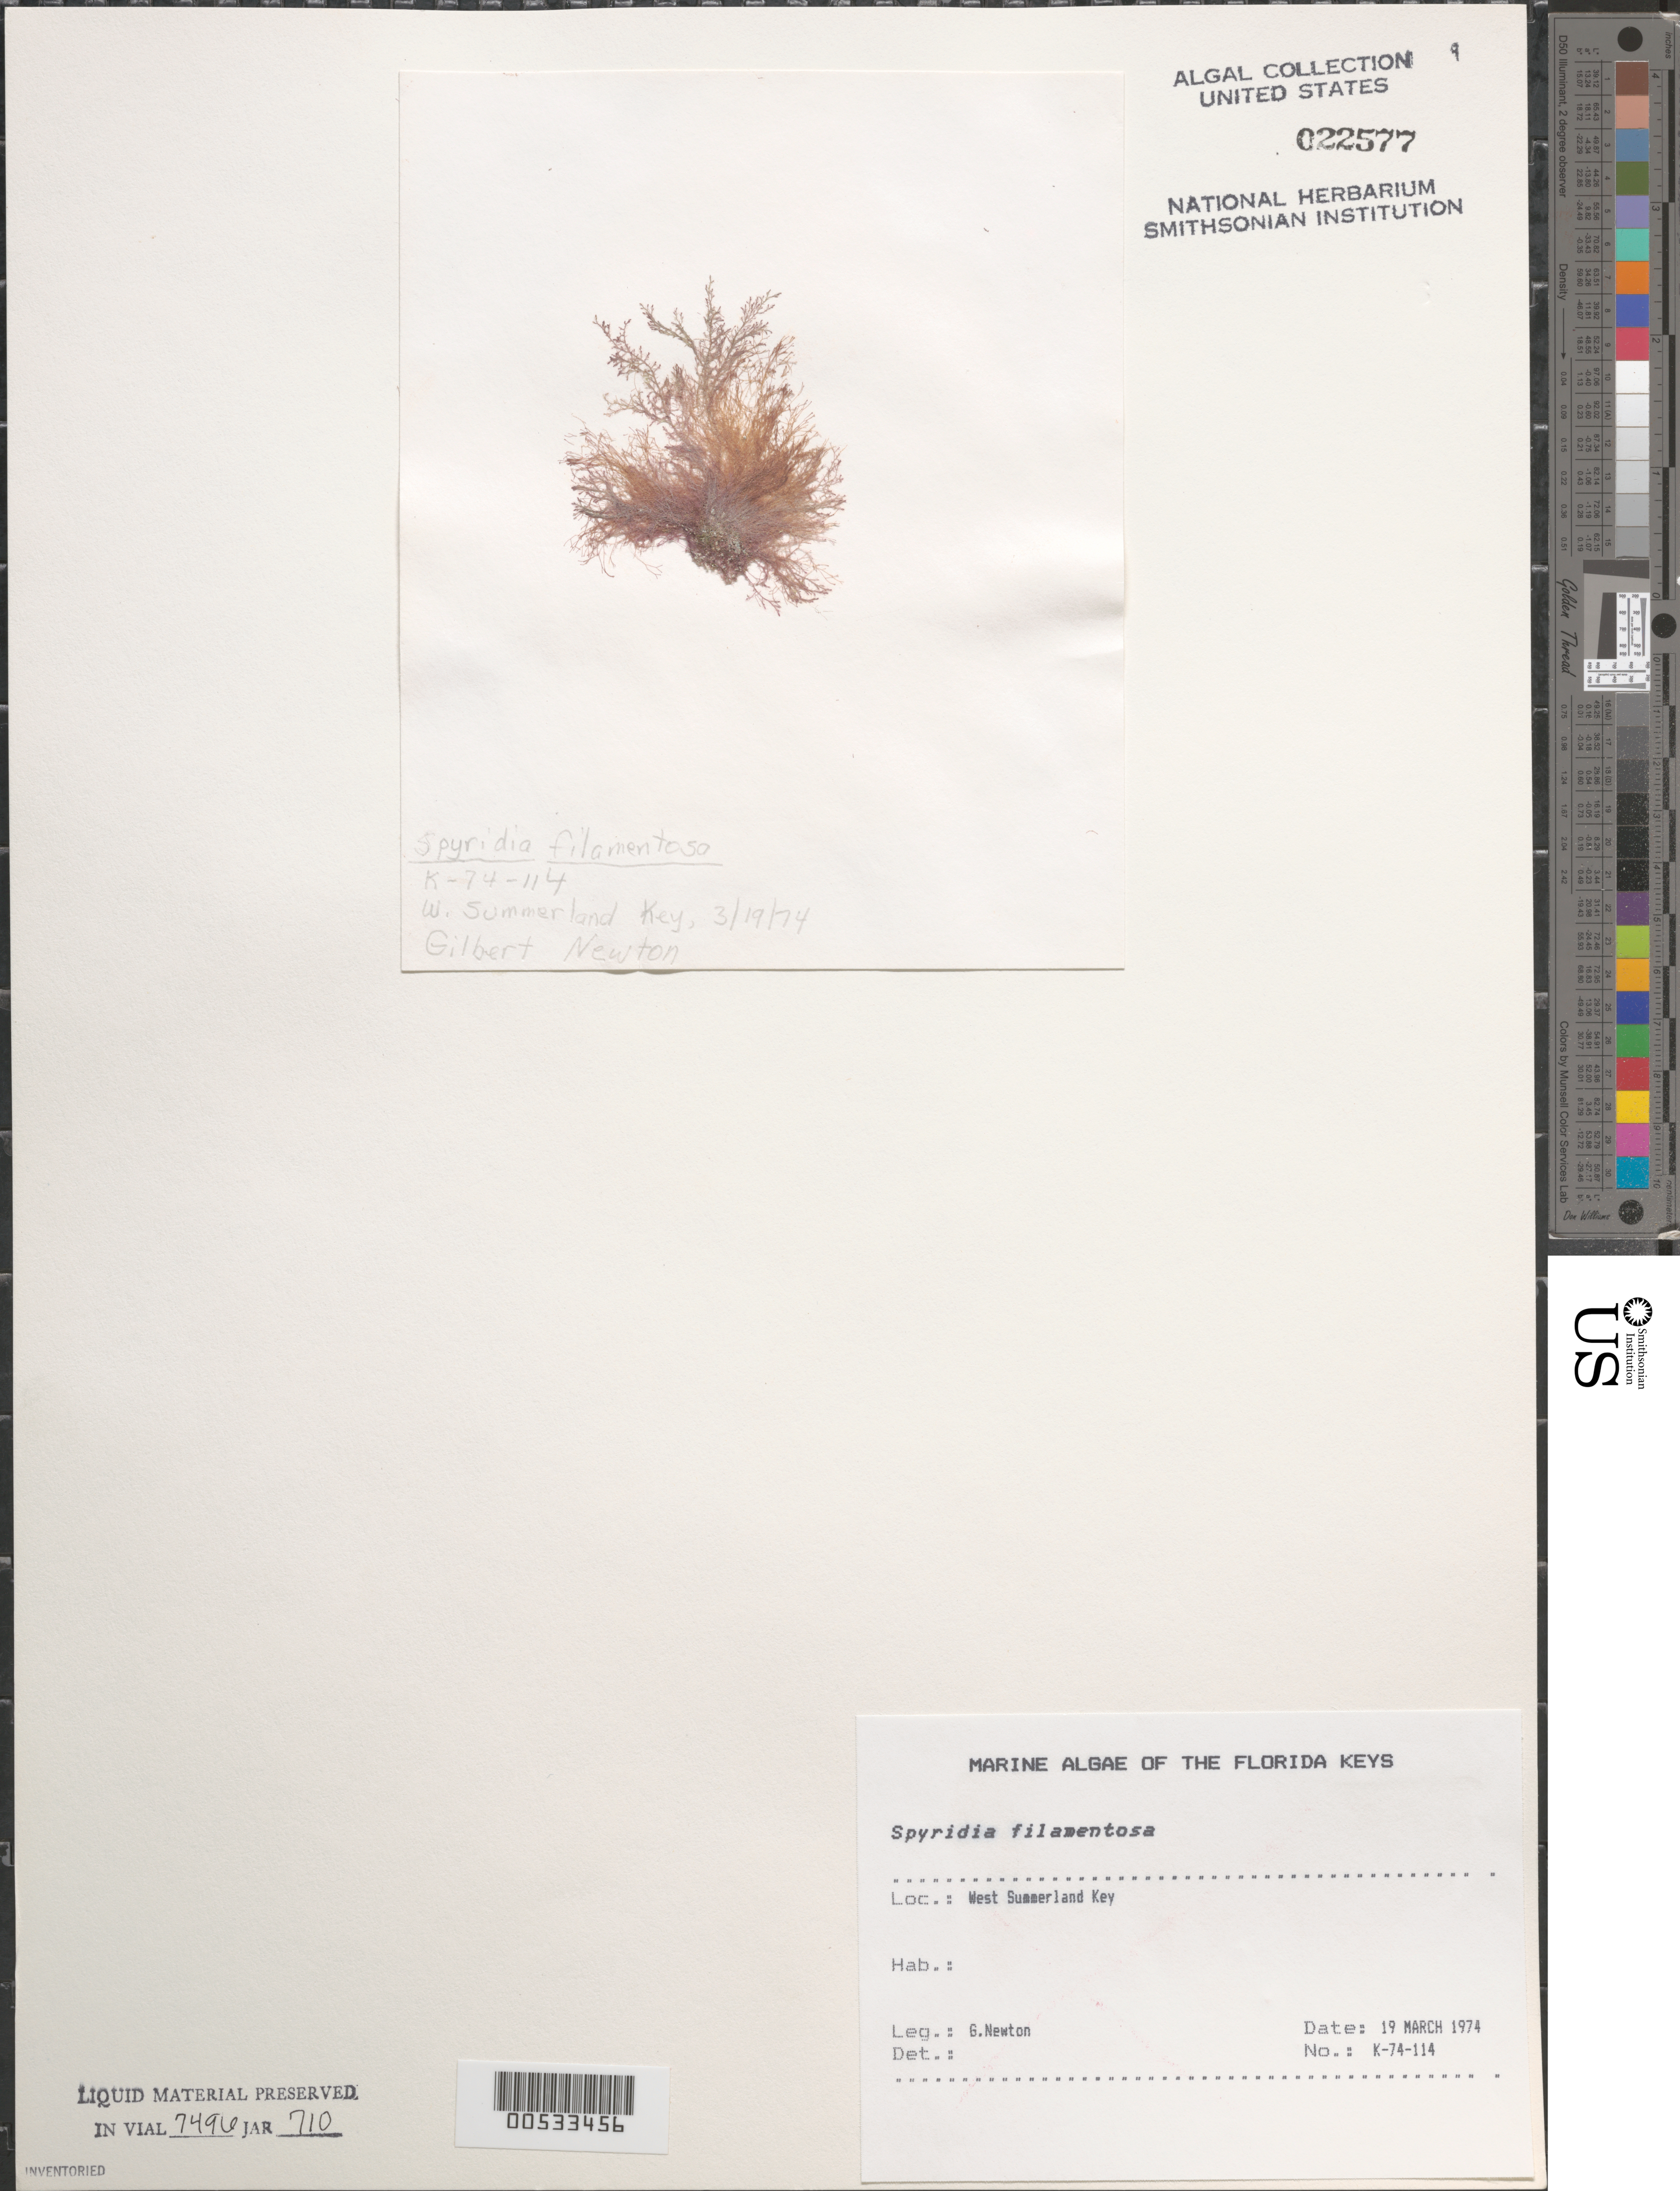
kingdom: Plantae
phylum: Rhodophyta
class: Florideophyceae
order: Ceramiales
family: Spyridiaceae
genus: Spyridia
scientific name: Spyridia filamentosa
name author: (Wulfen) Harv.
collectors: G. Newton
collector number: K-74-114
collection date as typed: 19 Mar 1974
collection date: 1974-03-19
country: United States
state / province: Florida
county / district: Monroe County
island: West Summerland Key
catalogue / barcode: US 22577